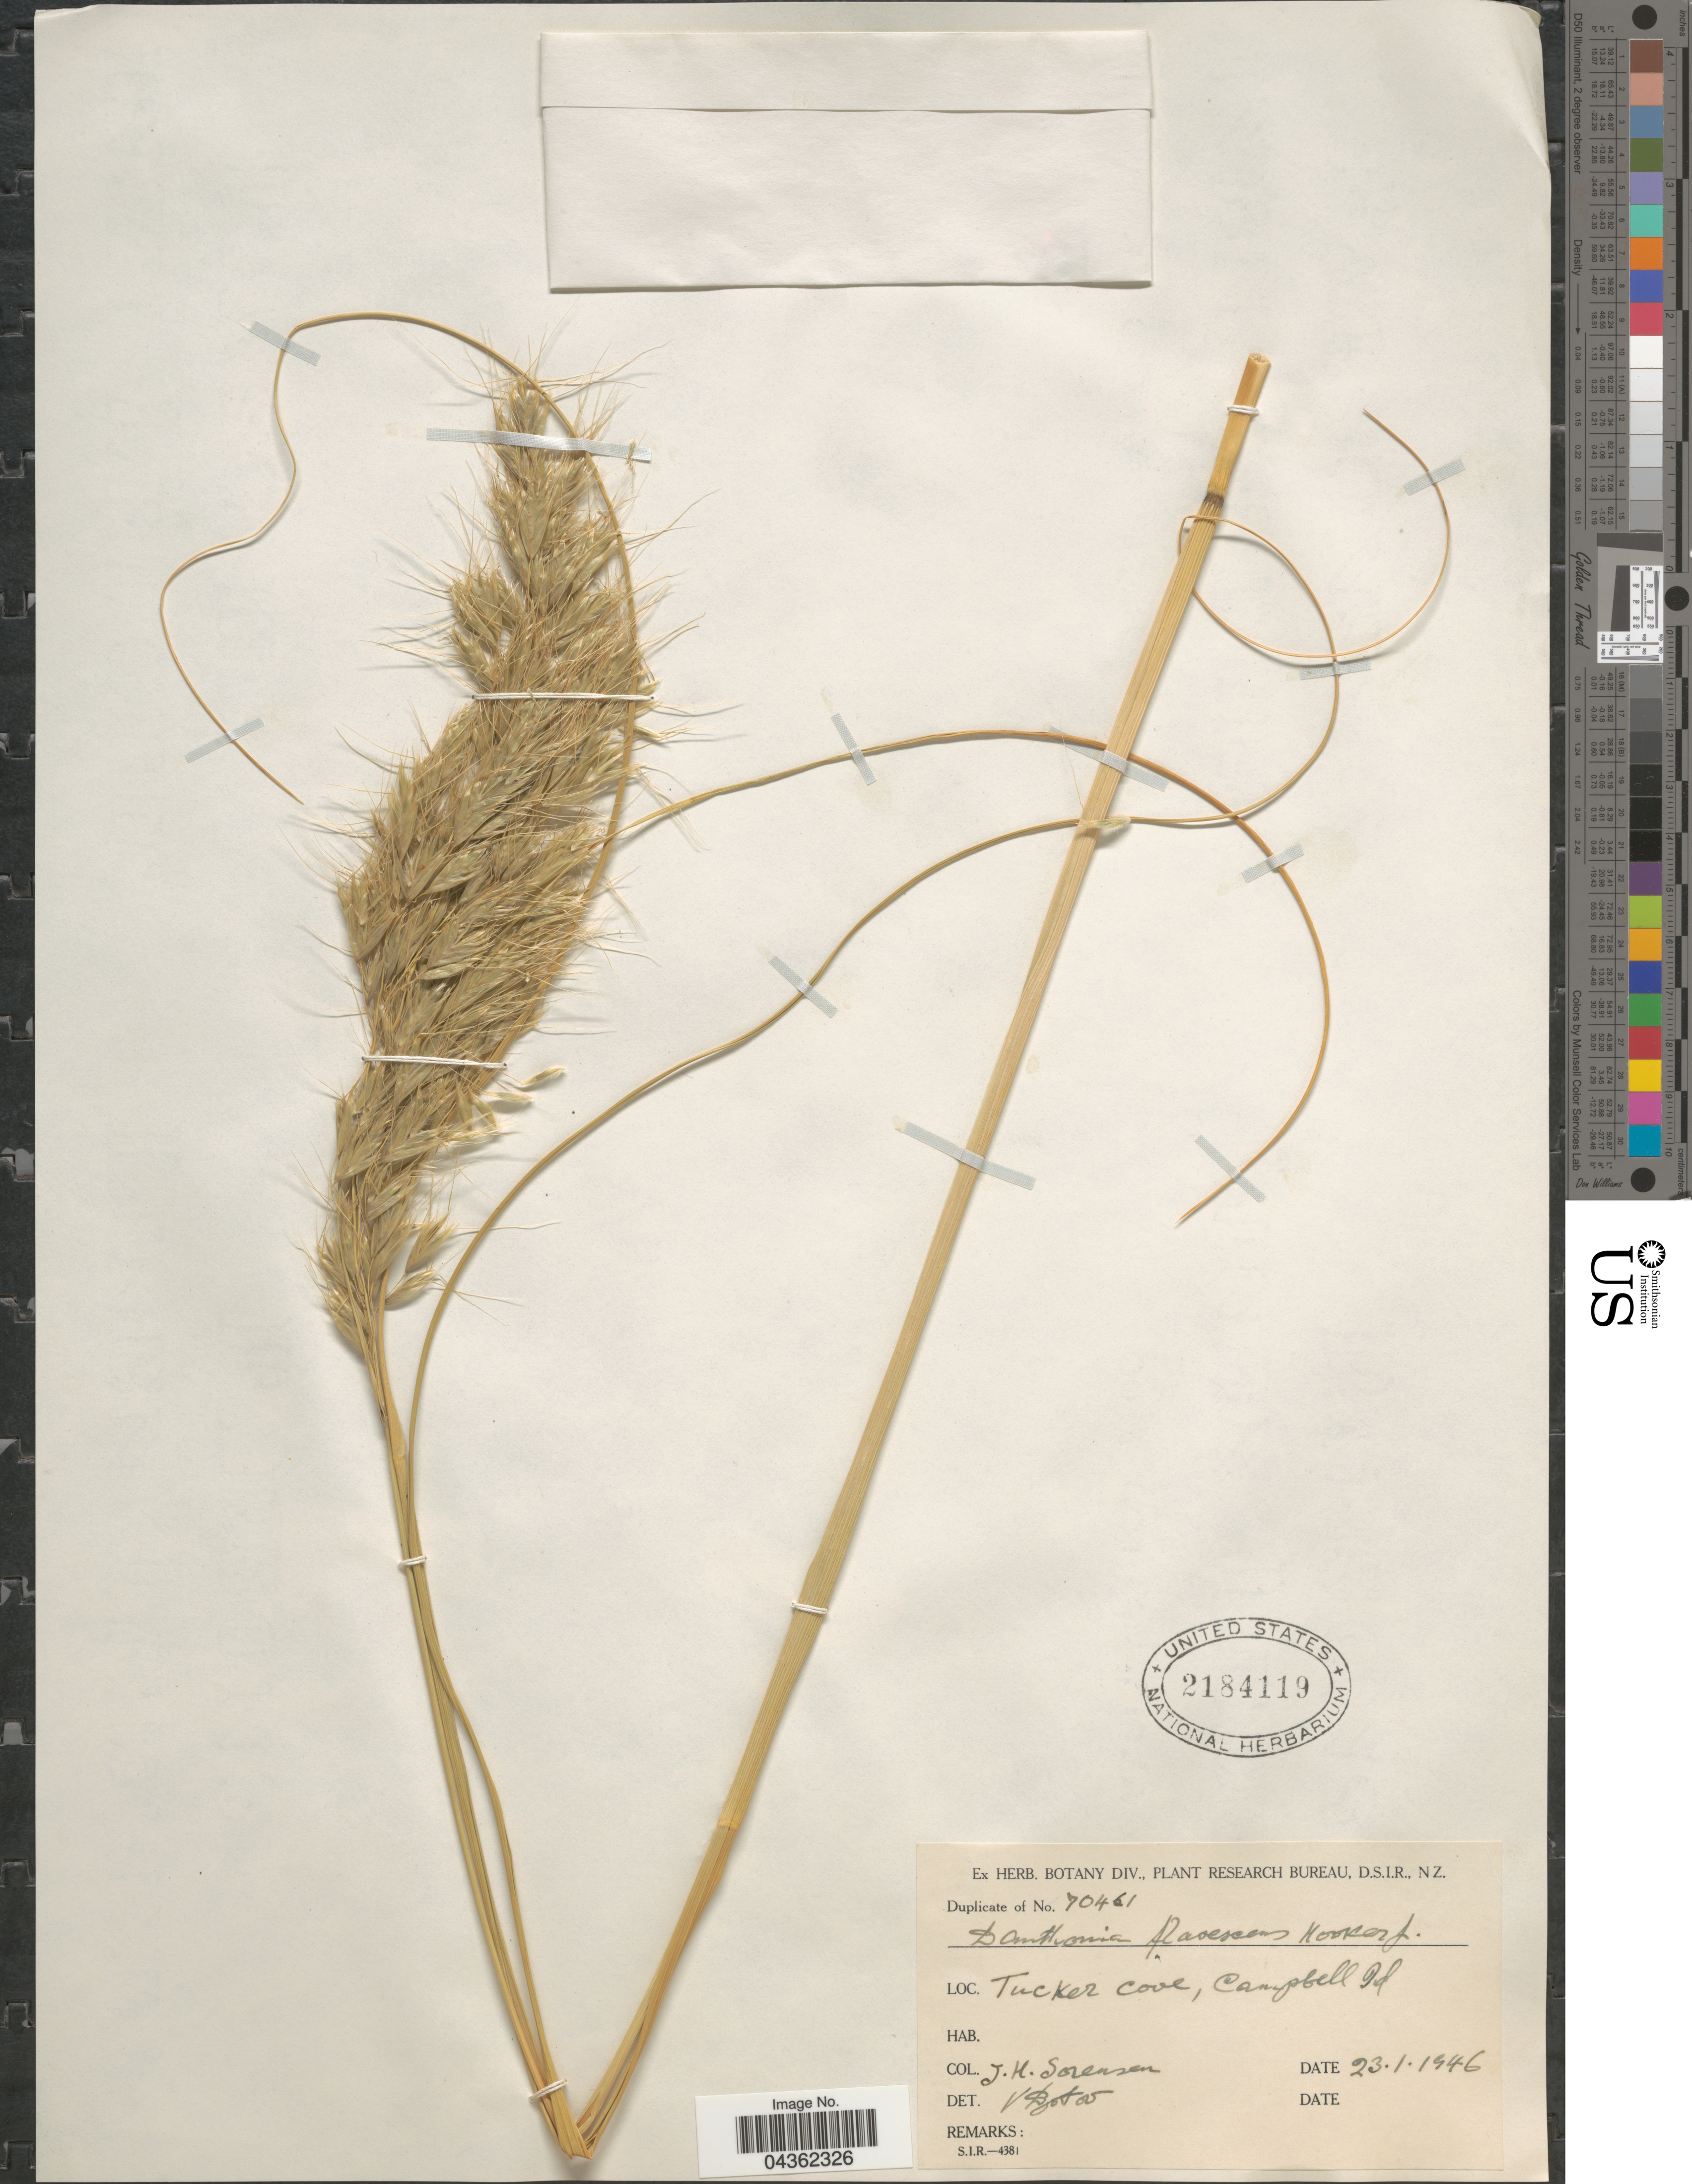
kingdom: Plantae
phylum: Tracheophyta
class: Liliopsida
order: Poales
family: Poaceae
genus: Chionochloa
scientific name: Chionochloa rigida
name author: (Raoul) Zotov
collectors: J. Sorensen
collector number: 70461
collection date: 1946-01-23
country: New Zealand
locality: Tucker Cove, Campbell Id.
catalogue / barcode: US 2184119